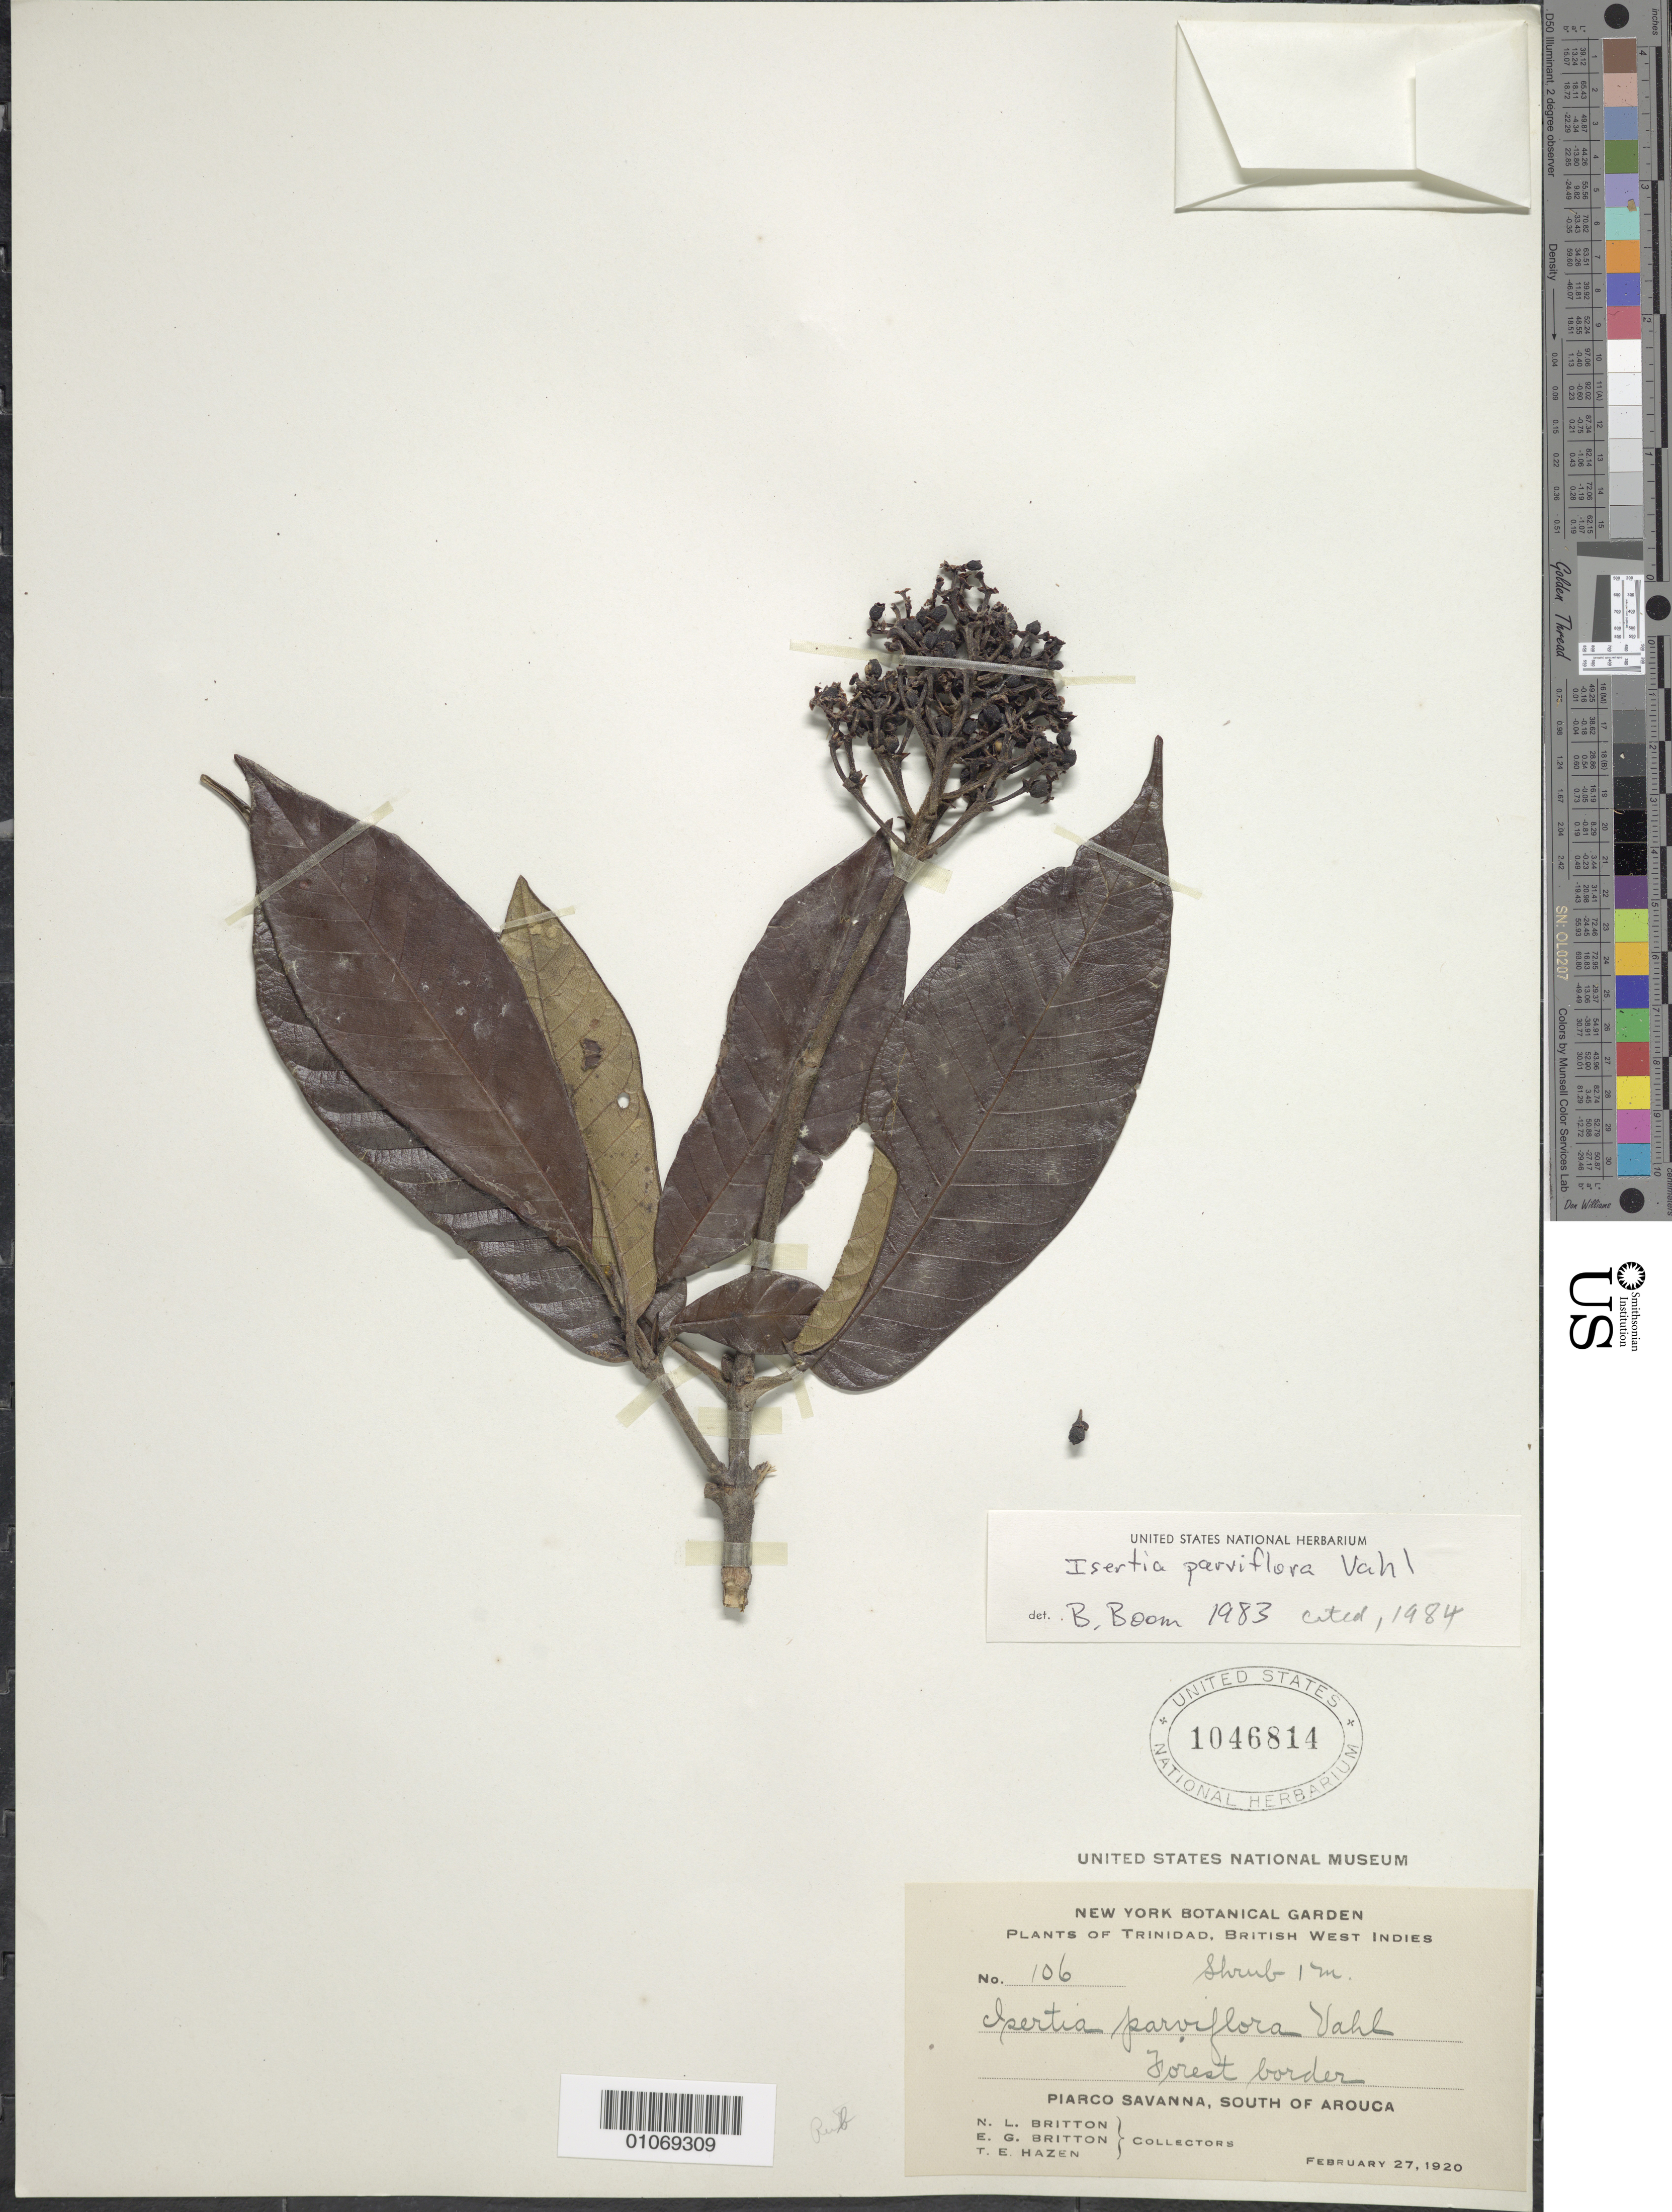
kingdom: Plantae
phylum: Tracheophyta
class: Magnoliopsida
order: Gentianales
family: Rubiaceae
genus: Isertia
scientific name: Isertia parviflora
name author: Vahl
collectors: N. Britton, E. G. Britton & T. E. Hazen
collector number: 106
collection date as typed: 27 Feb 1920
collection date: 1920-02-27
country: Trinidad and Tobago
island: Trinidad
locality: Piarco Savanna, south of Arouca. Forest border.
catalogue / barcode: US 1046814